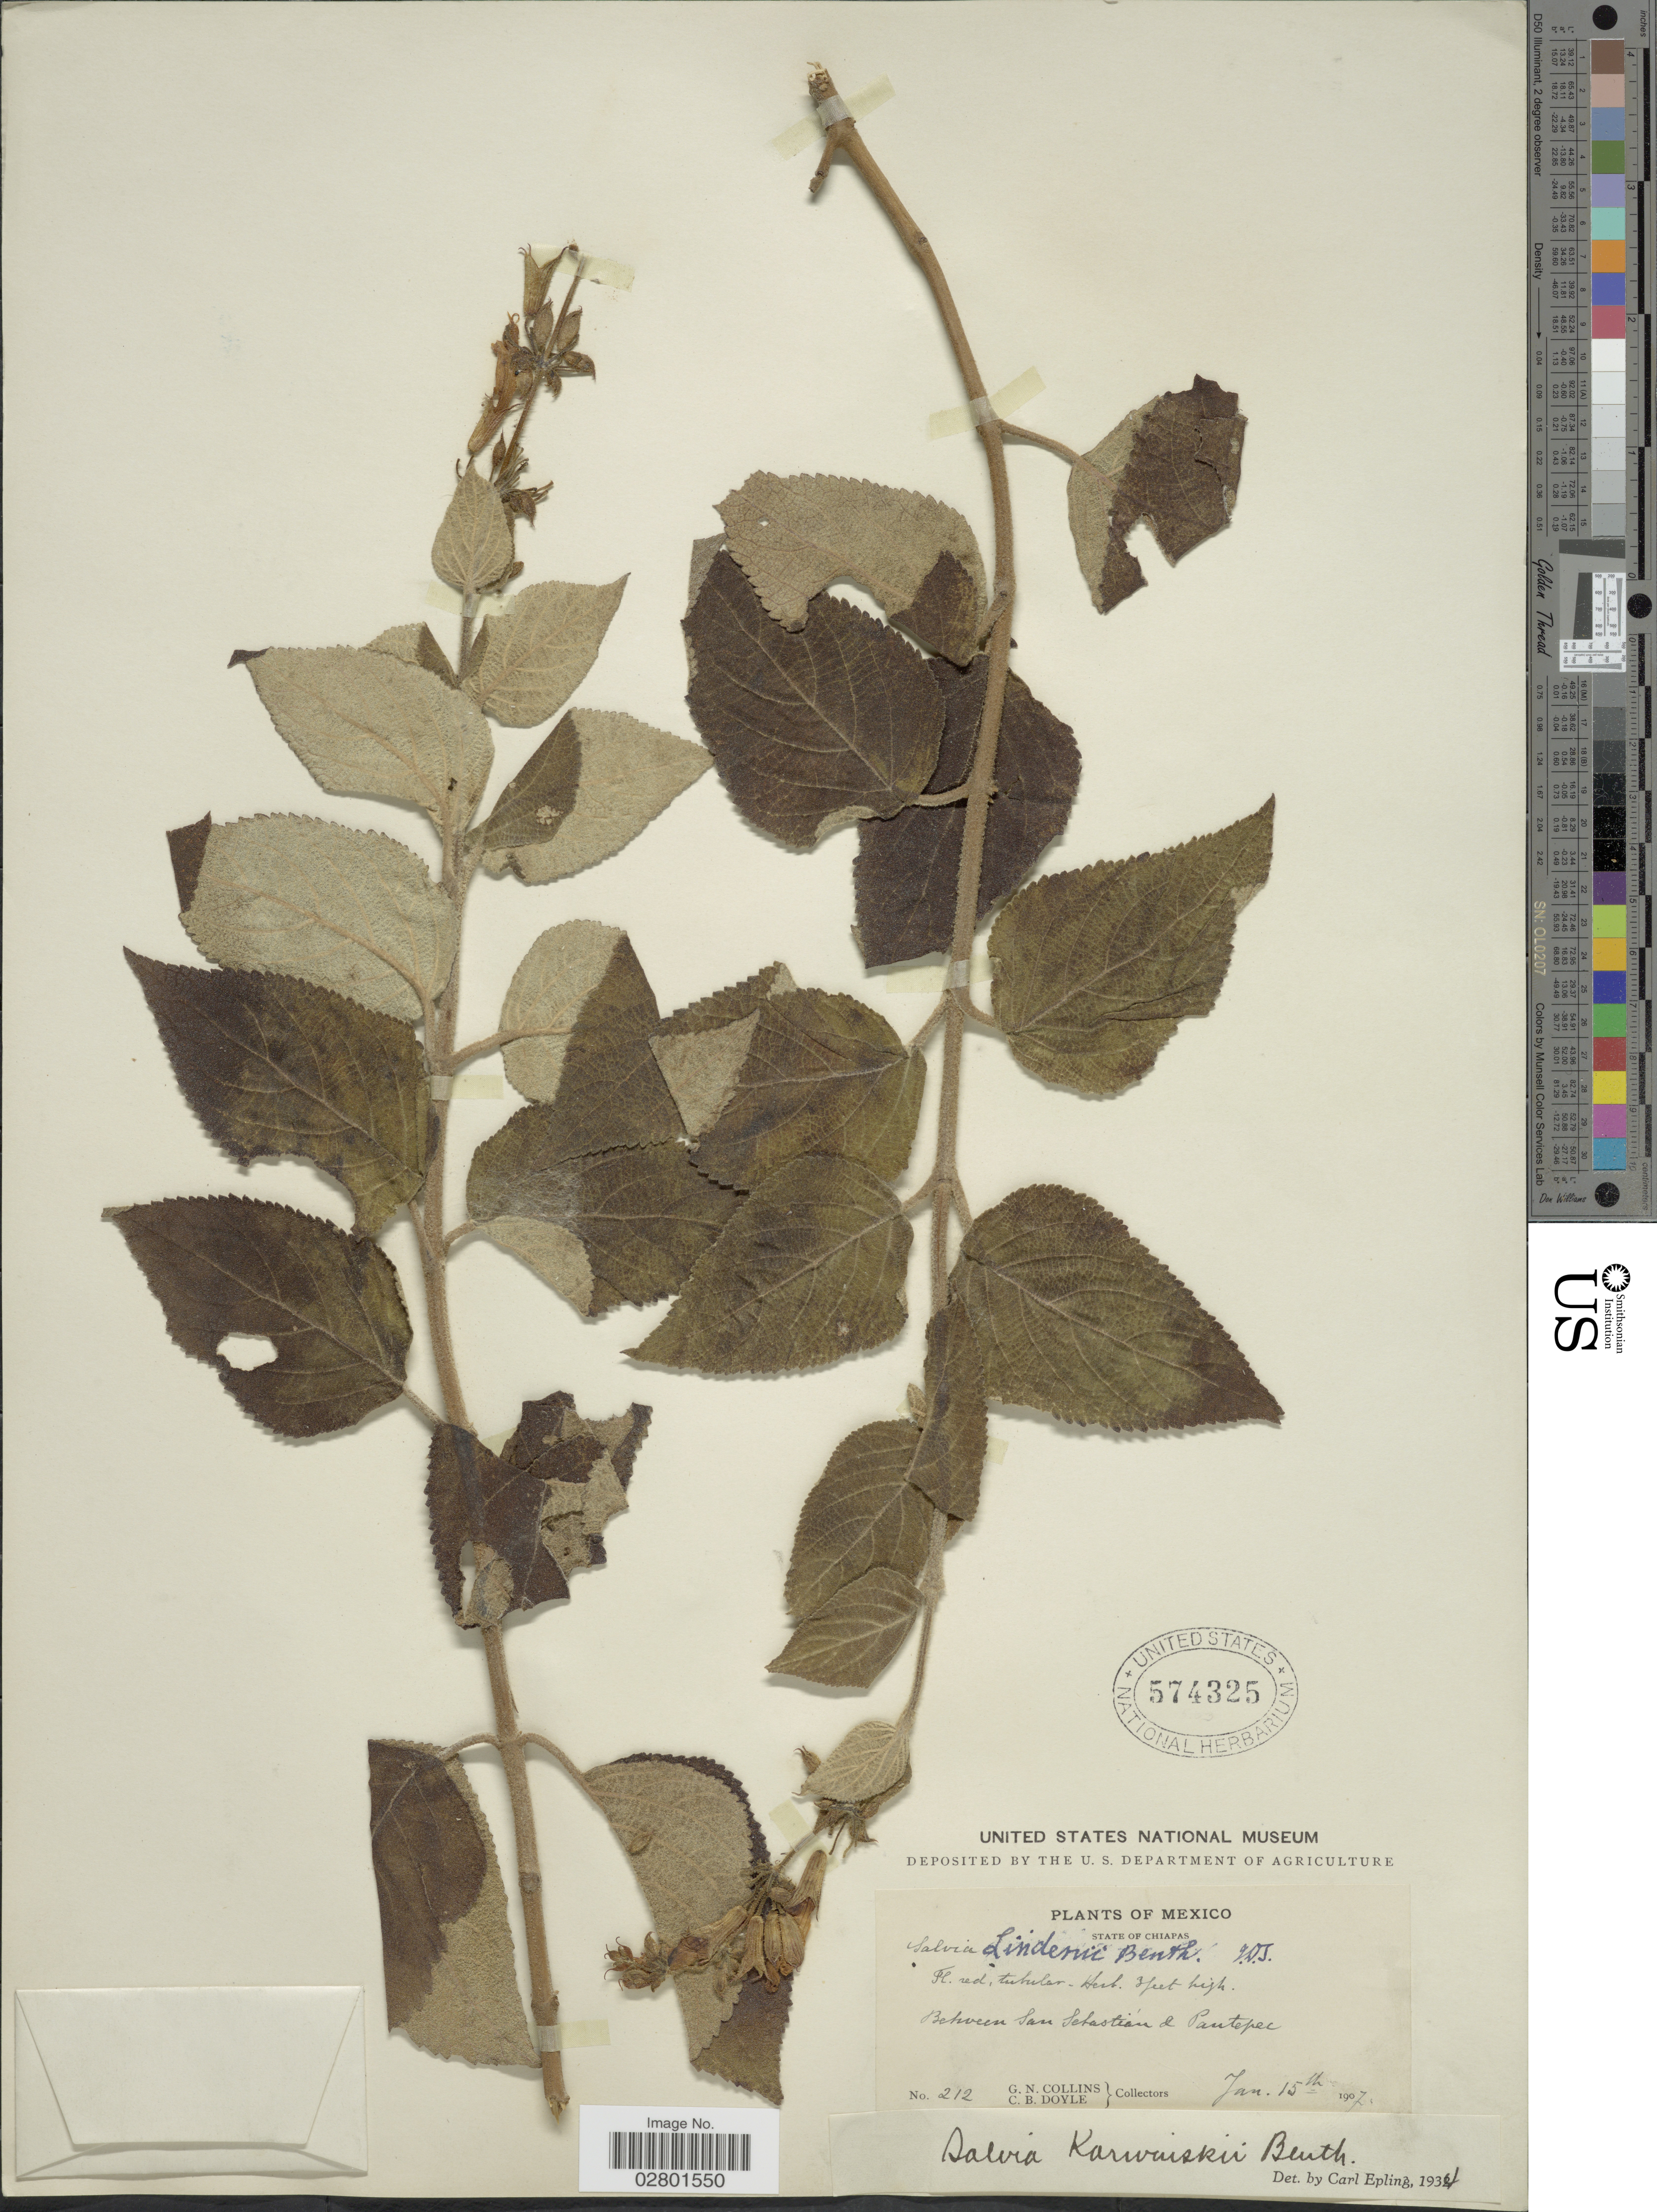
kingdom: Plantae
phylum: Tracheophyta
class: Magnoliopsida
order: Lamiales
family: Lamiaceae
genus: Salvia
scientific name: Salvia karwinskii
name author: Benth.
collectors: G. Collins & C. Doyle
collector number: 212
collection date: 1907-01-15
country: Mexico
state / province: Chiapas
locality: Between San Sebastián & Pantepec.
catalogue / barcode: US 574325